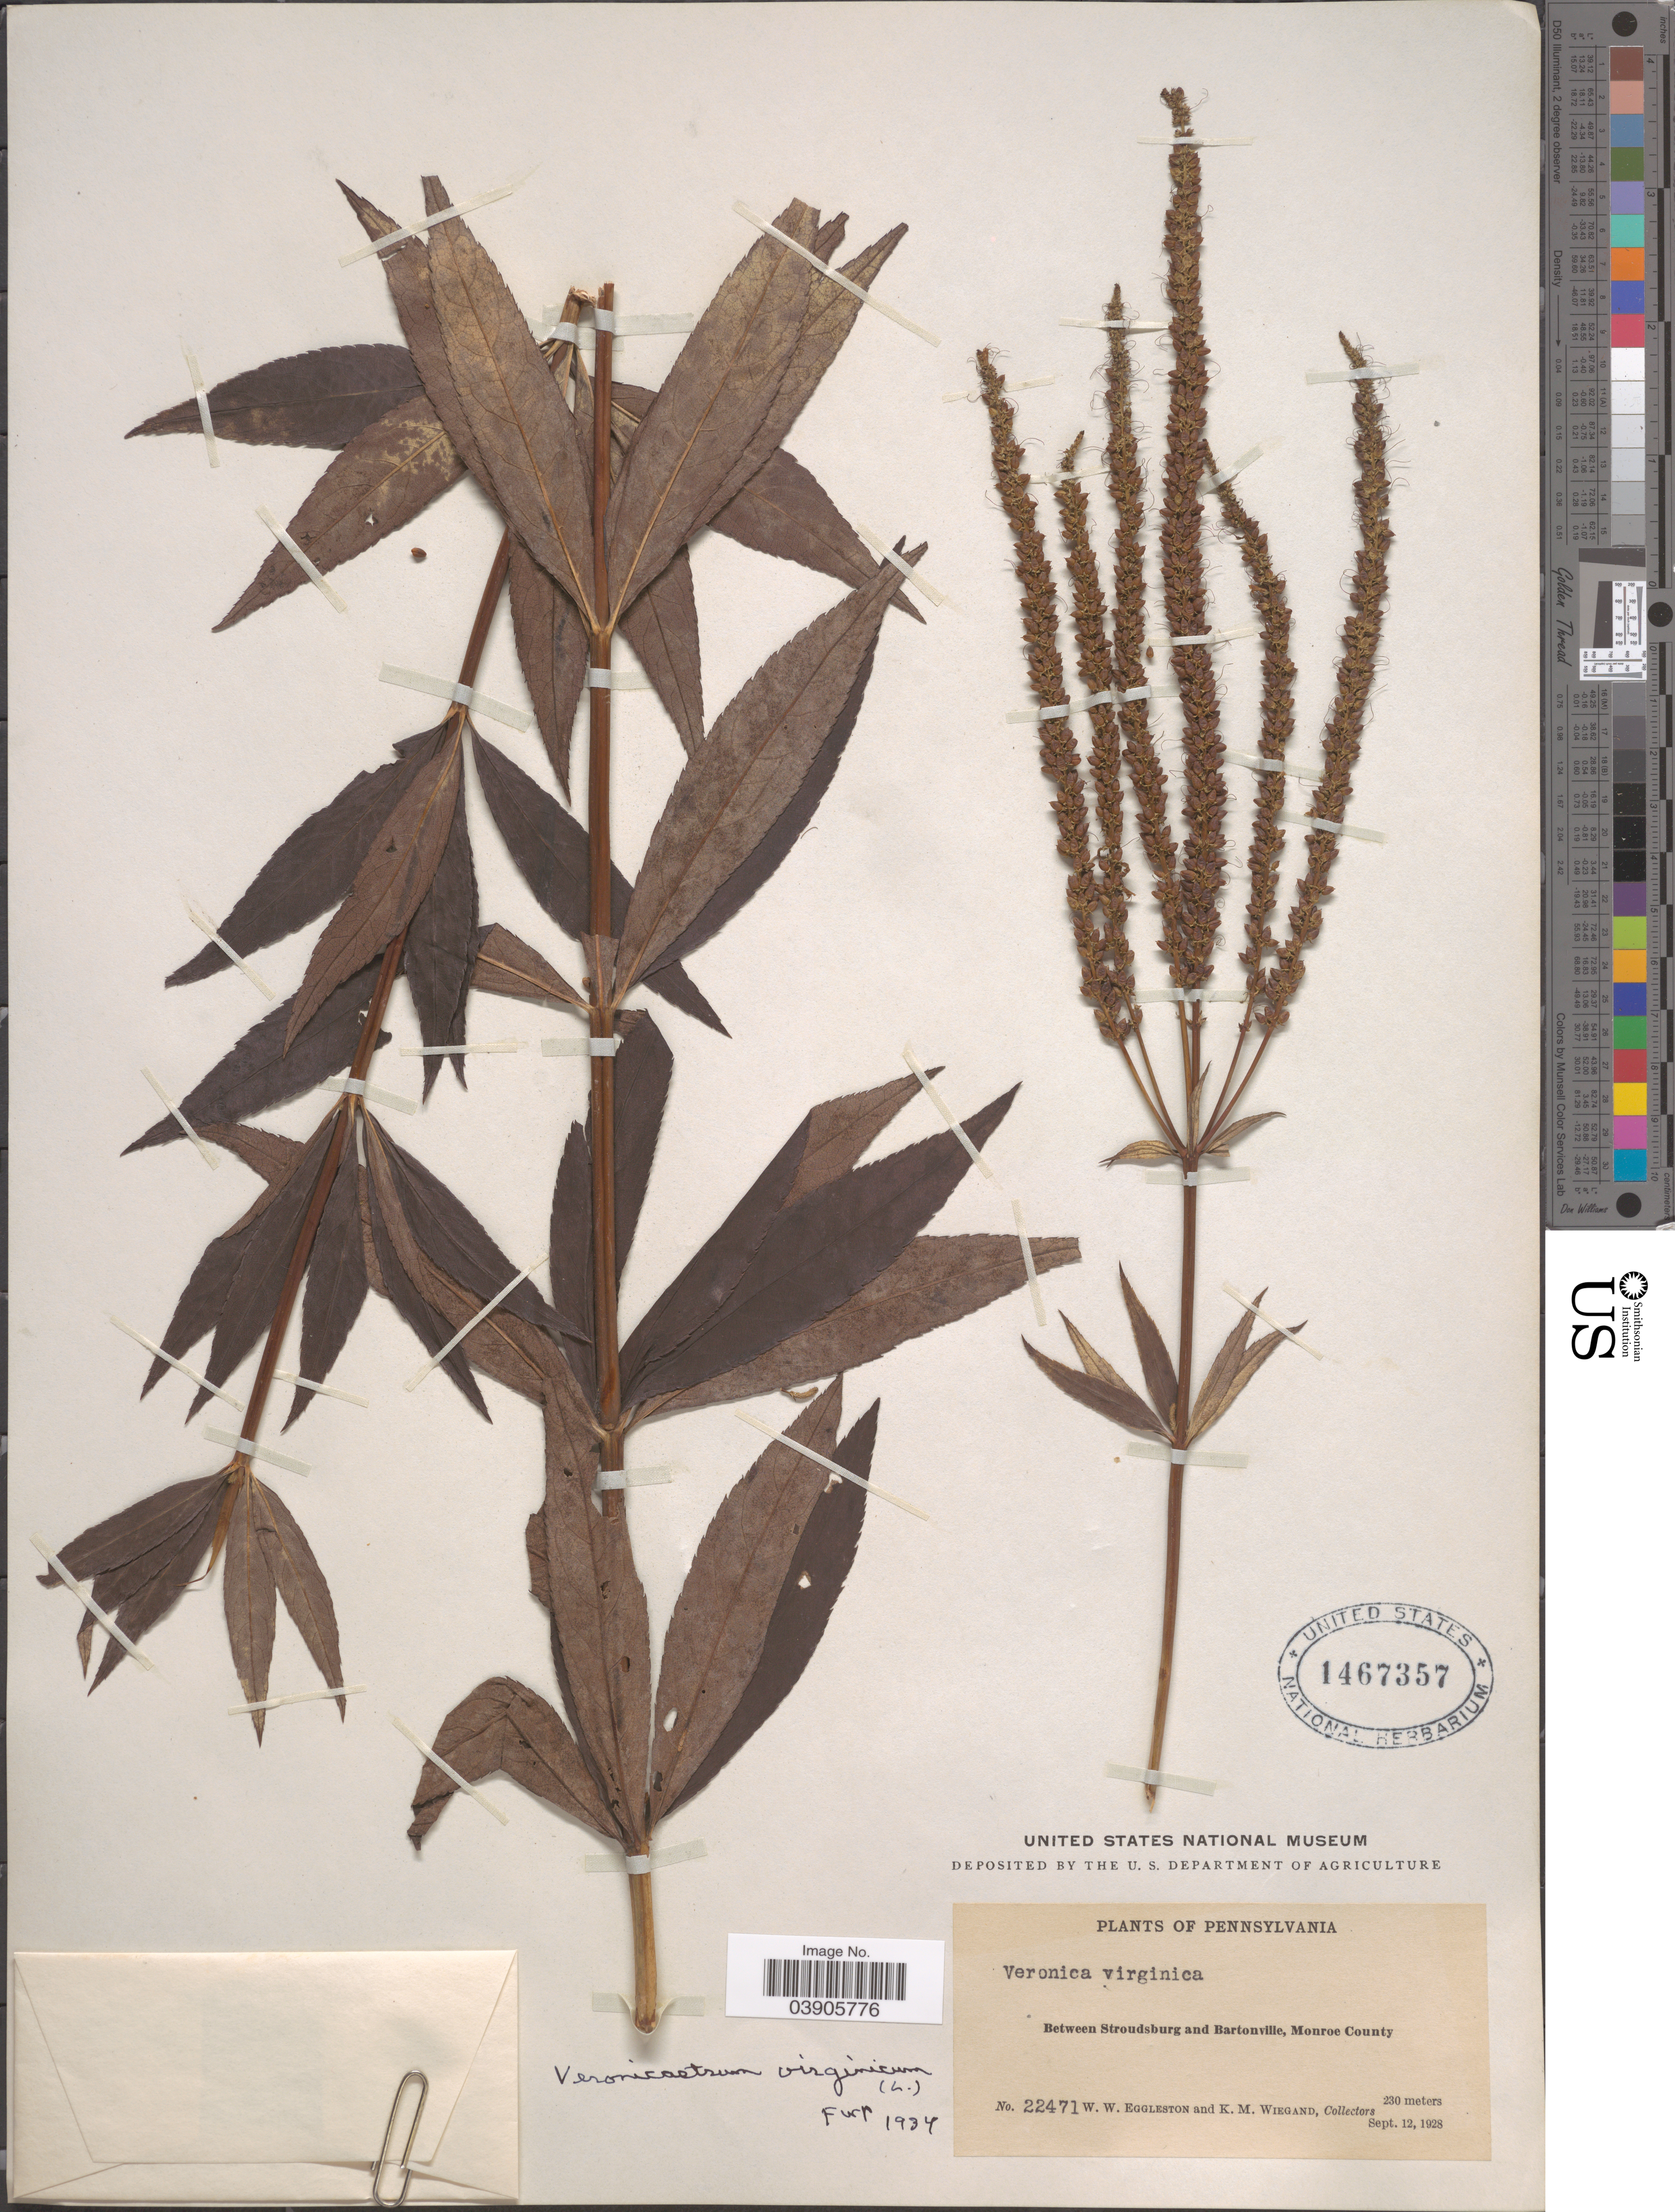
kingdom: Plantae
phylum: Tracheophyta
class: Magnoliopsida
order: Lamiales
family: Plantaginaceae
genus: Veronicastrum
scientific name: Veronicastrum virginicum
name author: (L.) Farw.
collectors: W. W. Eggleston & K. M. Wiegand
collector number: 22471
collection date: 1928-09-12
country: United States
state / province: Pennsylvania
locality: Between Stroudsburg and Bartonville, Monroe County.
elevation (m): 230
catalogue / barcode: US 1467357